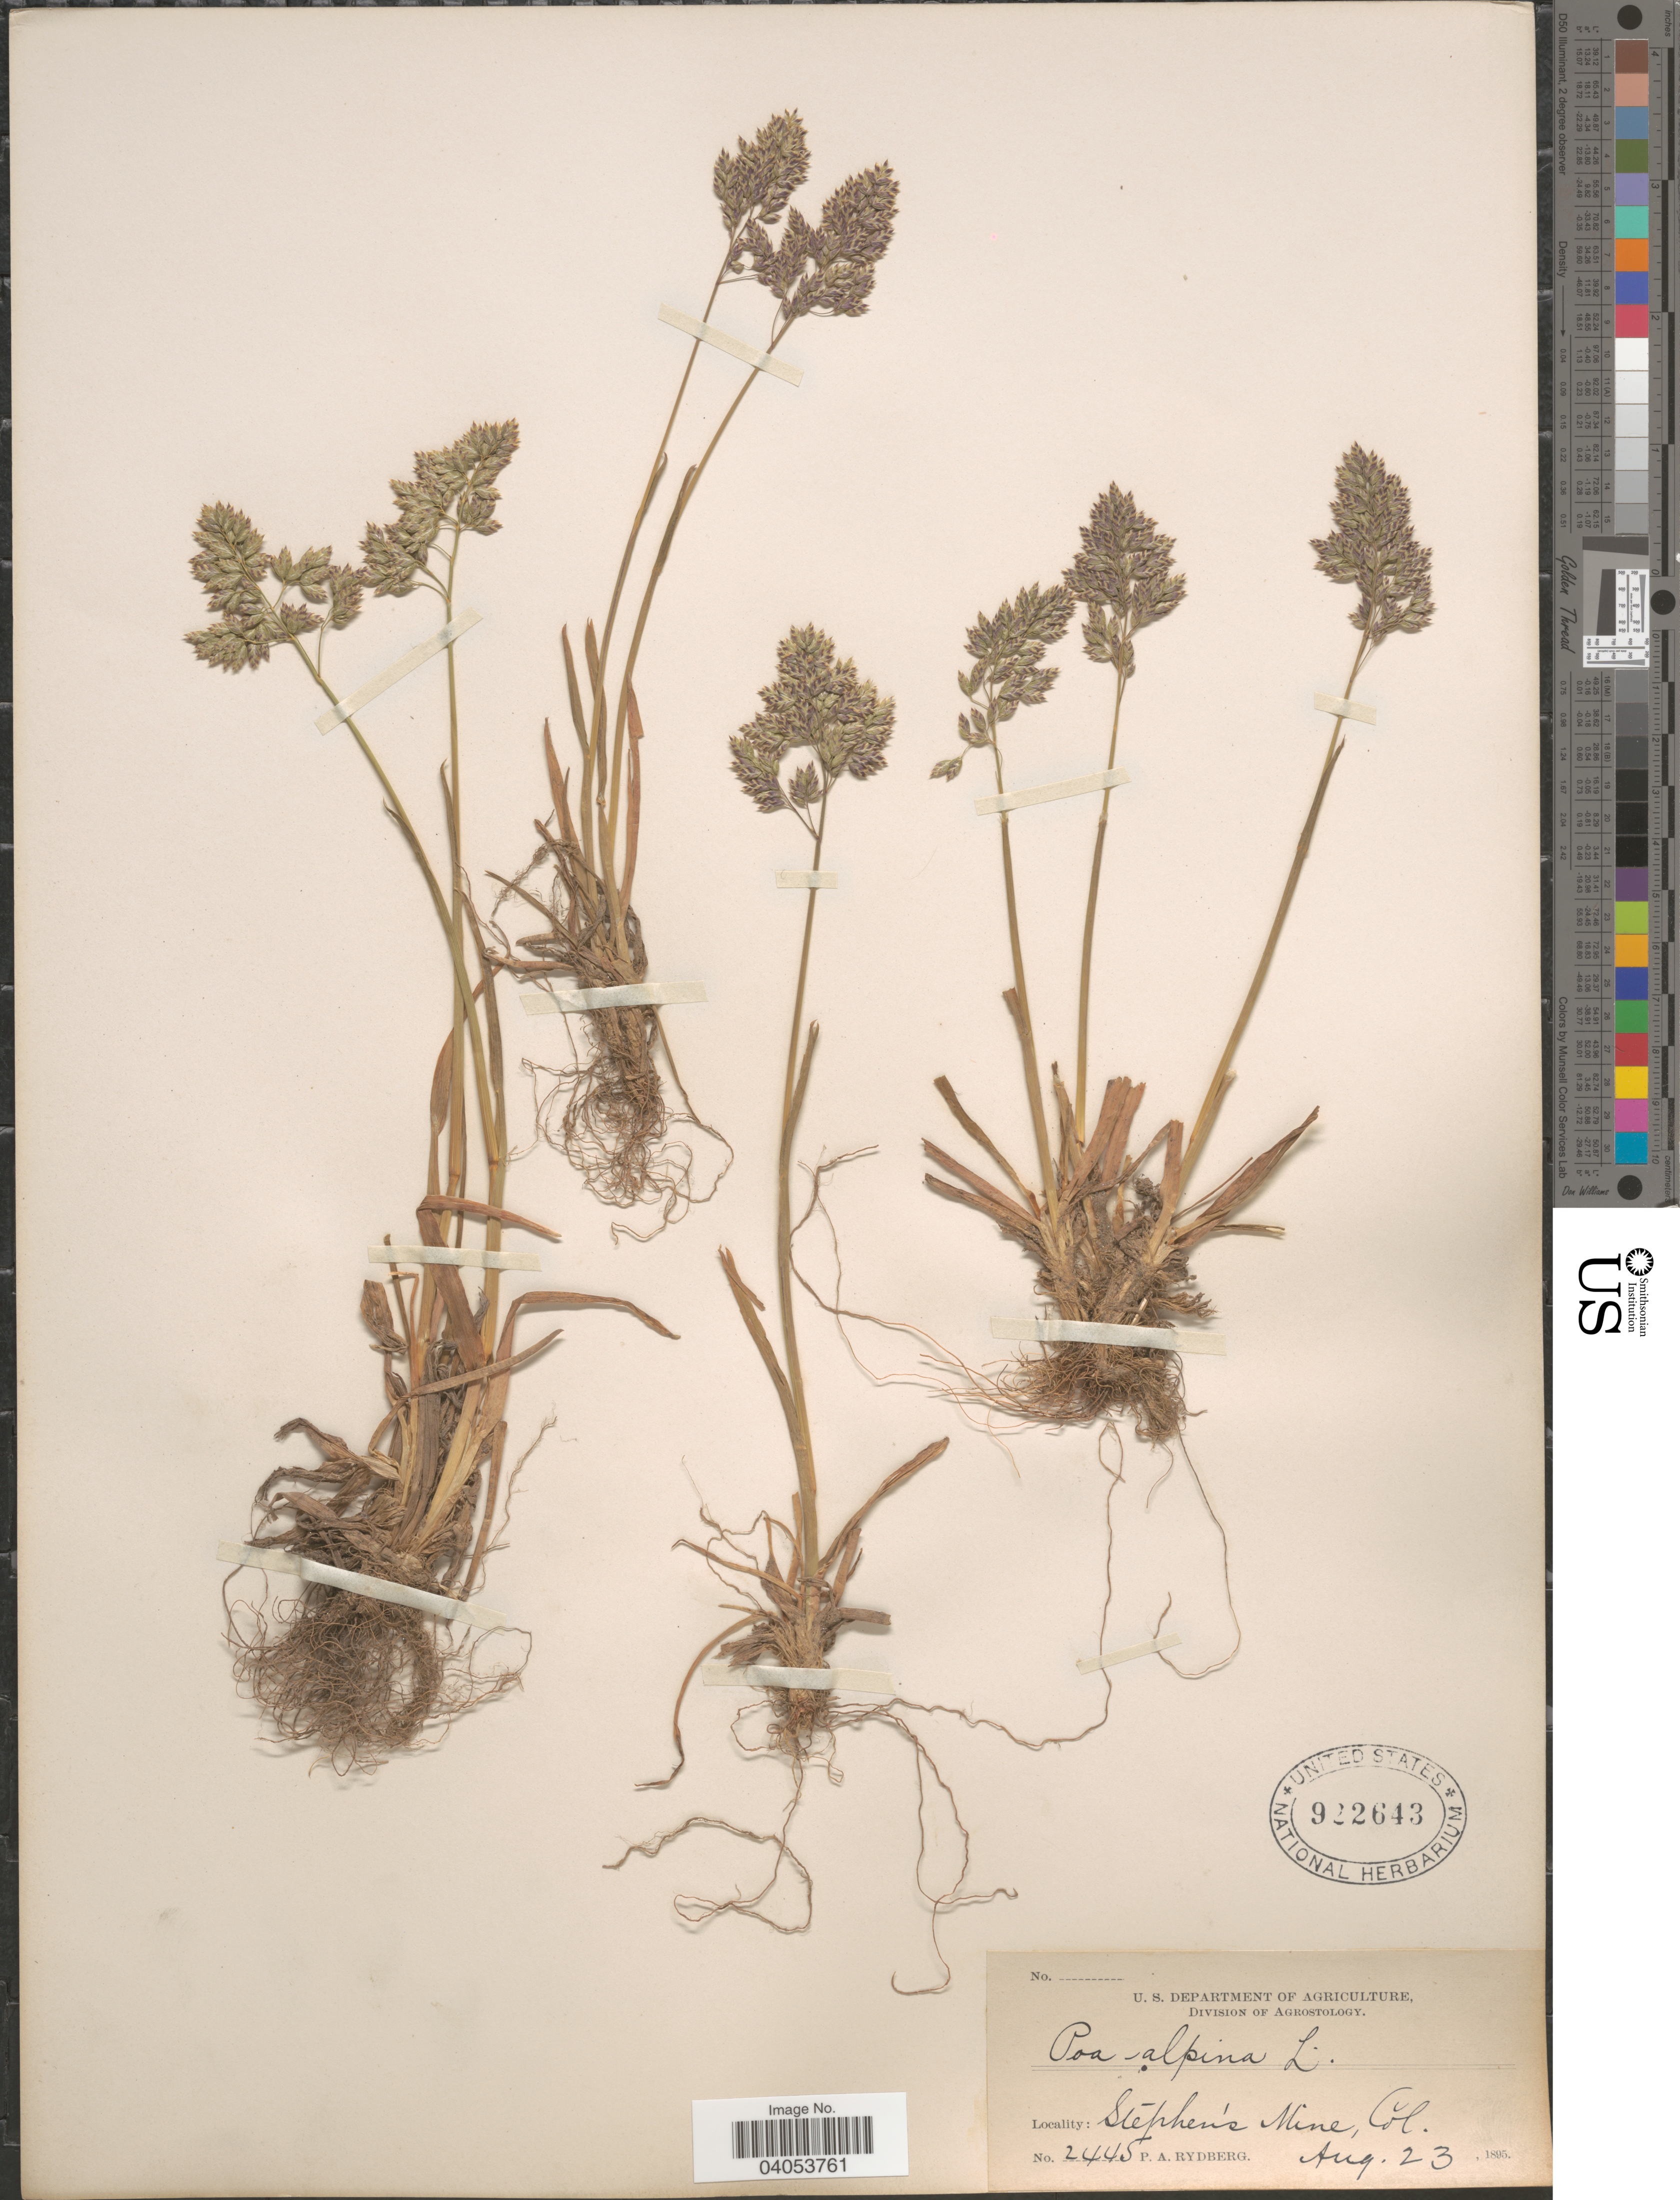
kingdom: Plantae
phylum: Tracheophyta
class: Liliopsida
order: Poales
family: Poaceae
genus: Poa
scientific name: Poa alpina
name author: L.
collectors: P. A. Rydberg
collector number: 2445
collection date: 1895-08-23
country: United States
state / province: Colorado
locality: Stephen's Mine.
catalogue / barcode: US 922643